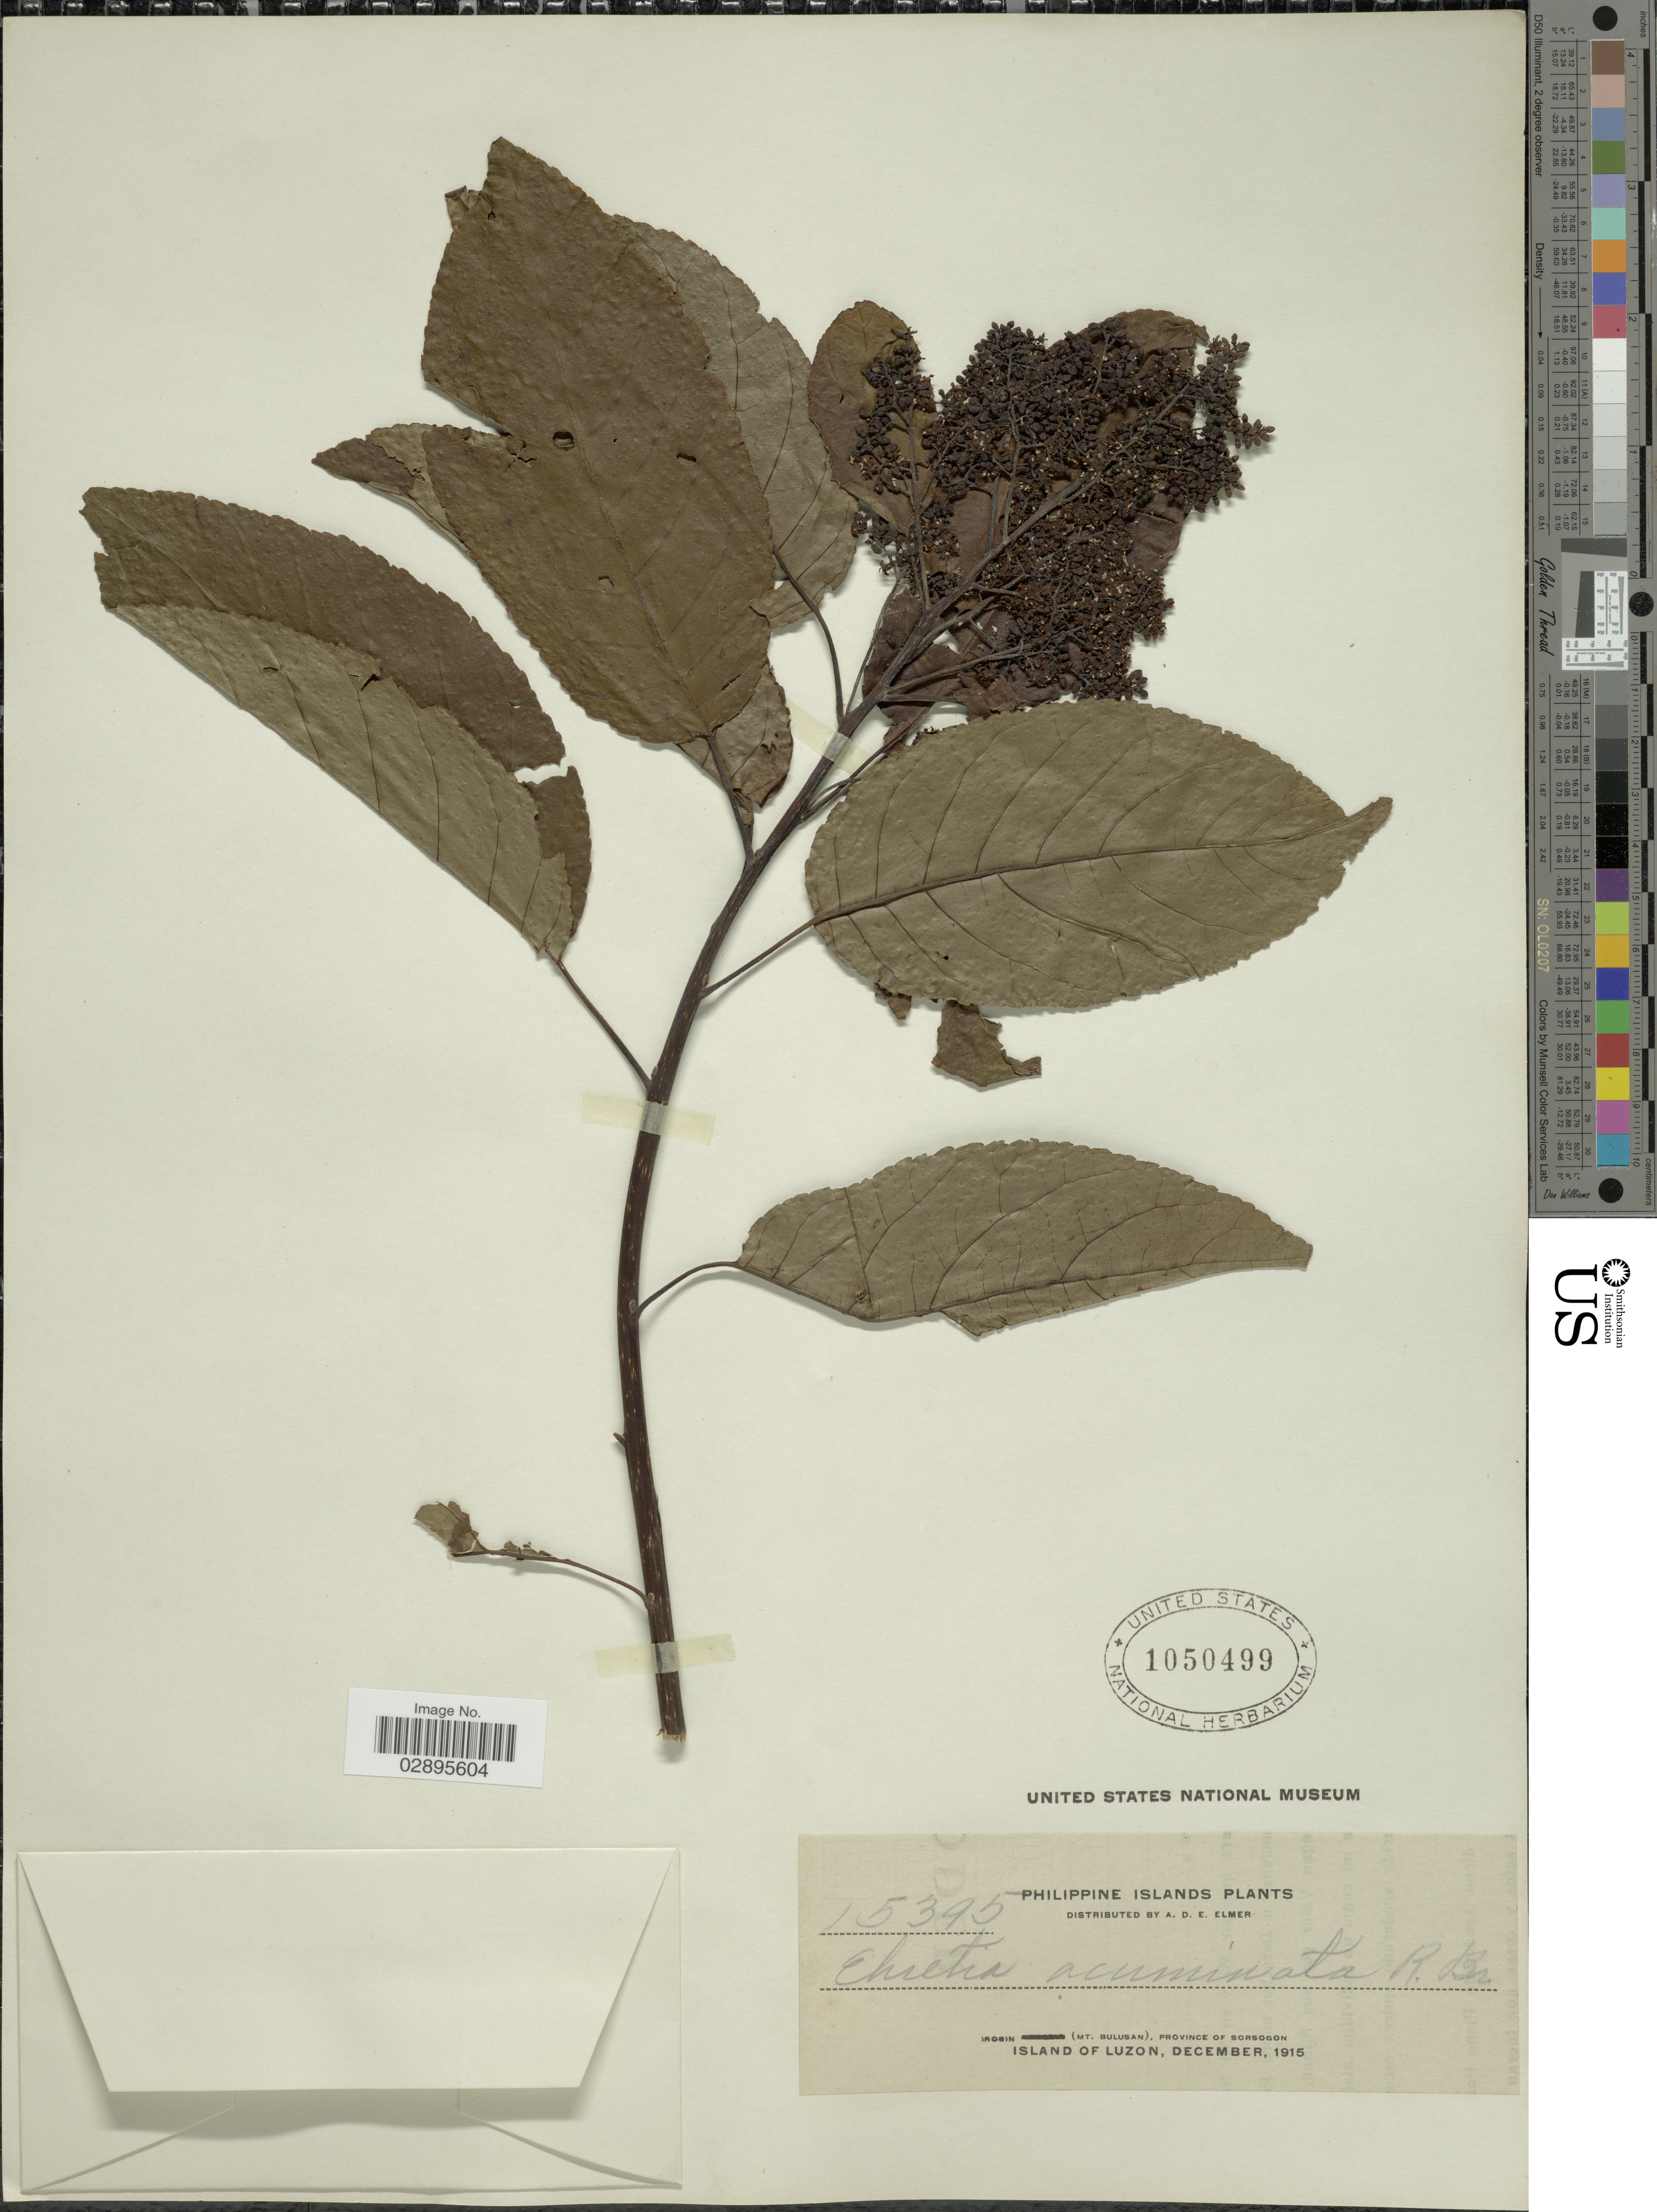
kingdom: Plantae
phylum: Tracheophyta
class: Magnoliopsida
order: Boraginales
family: Ehretiaceae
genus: Ehretia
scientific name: Ehretia polyantha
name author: A. DC.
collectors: A. D. E. Elmer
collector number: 15395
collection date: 1915-12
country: Philippines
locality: Phillippine Islands. Irosin (Mt. Bulusan), Province of Sorsogon. Island of Luzon.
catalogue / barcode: US 1050499